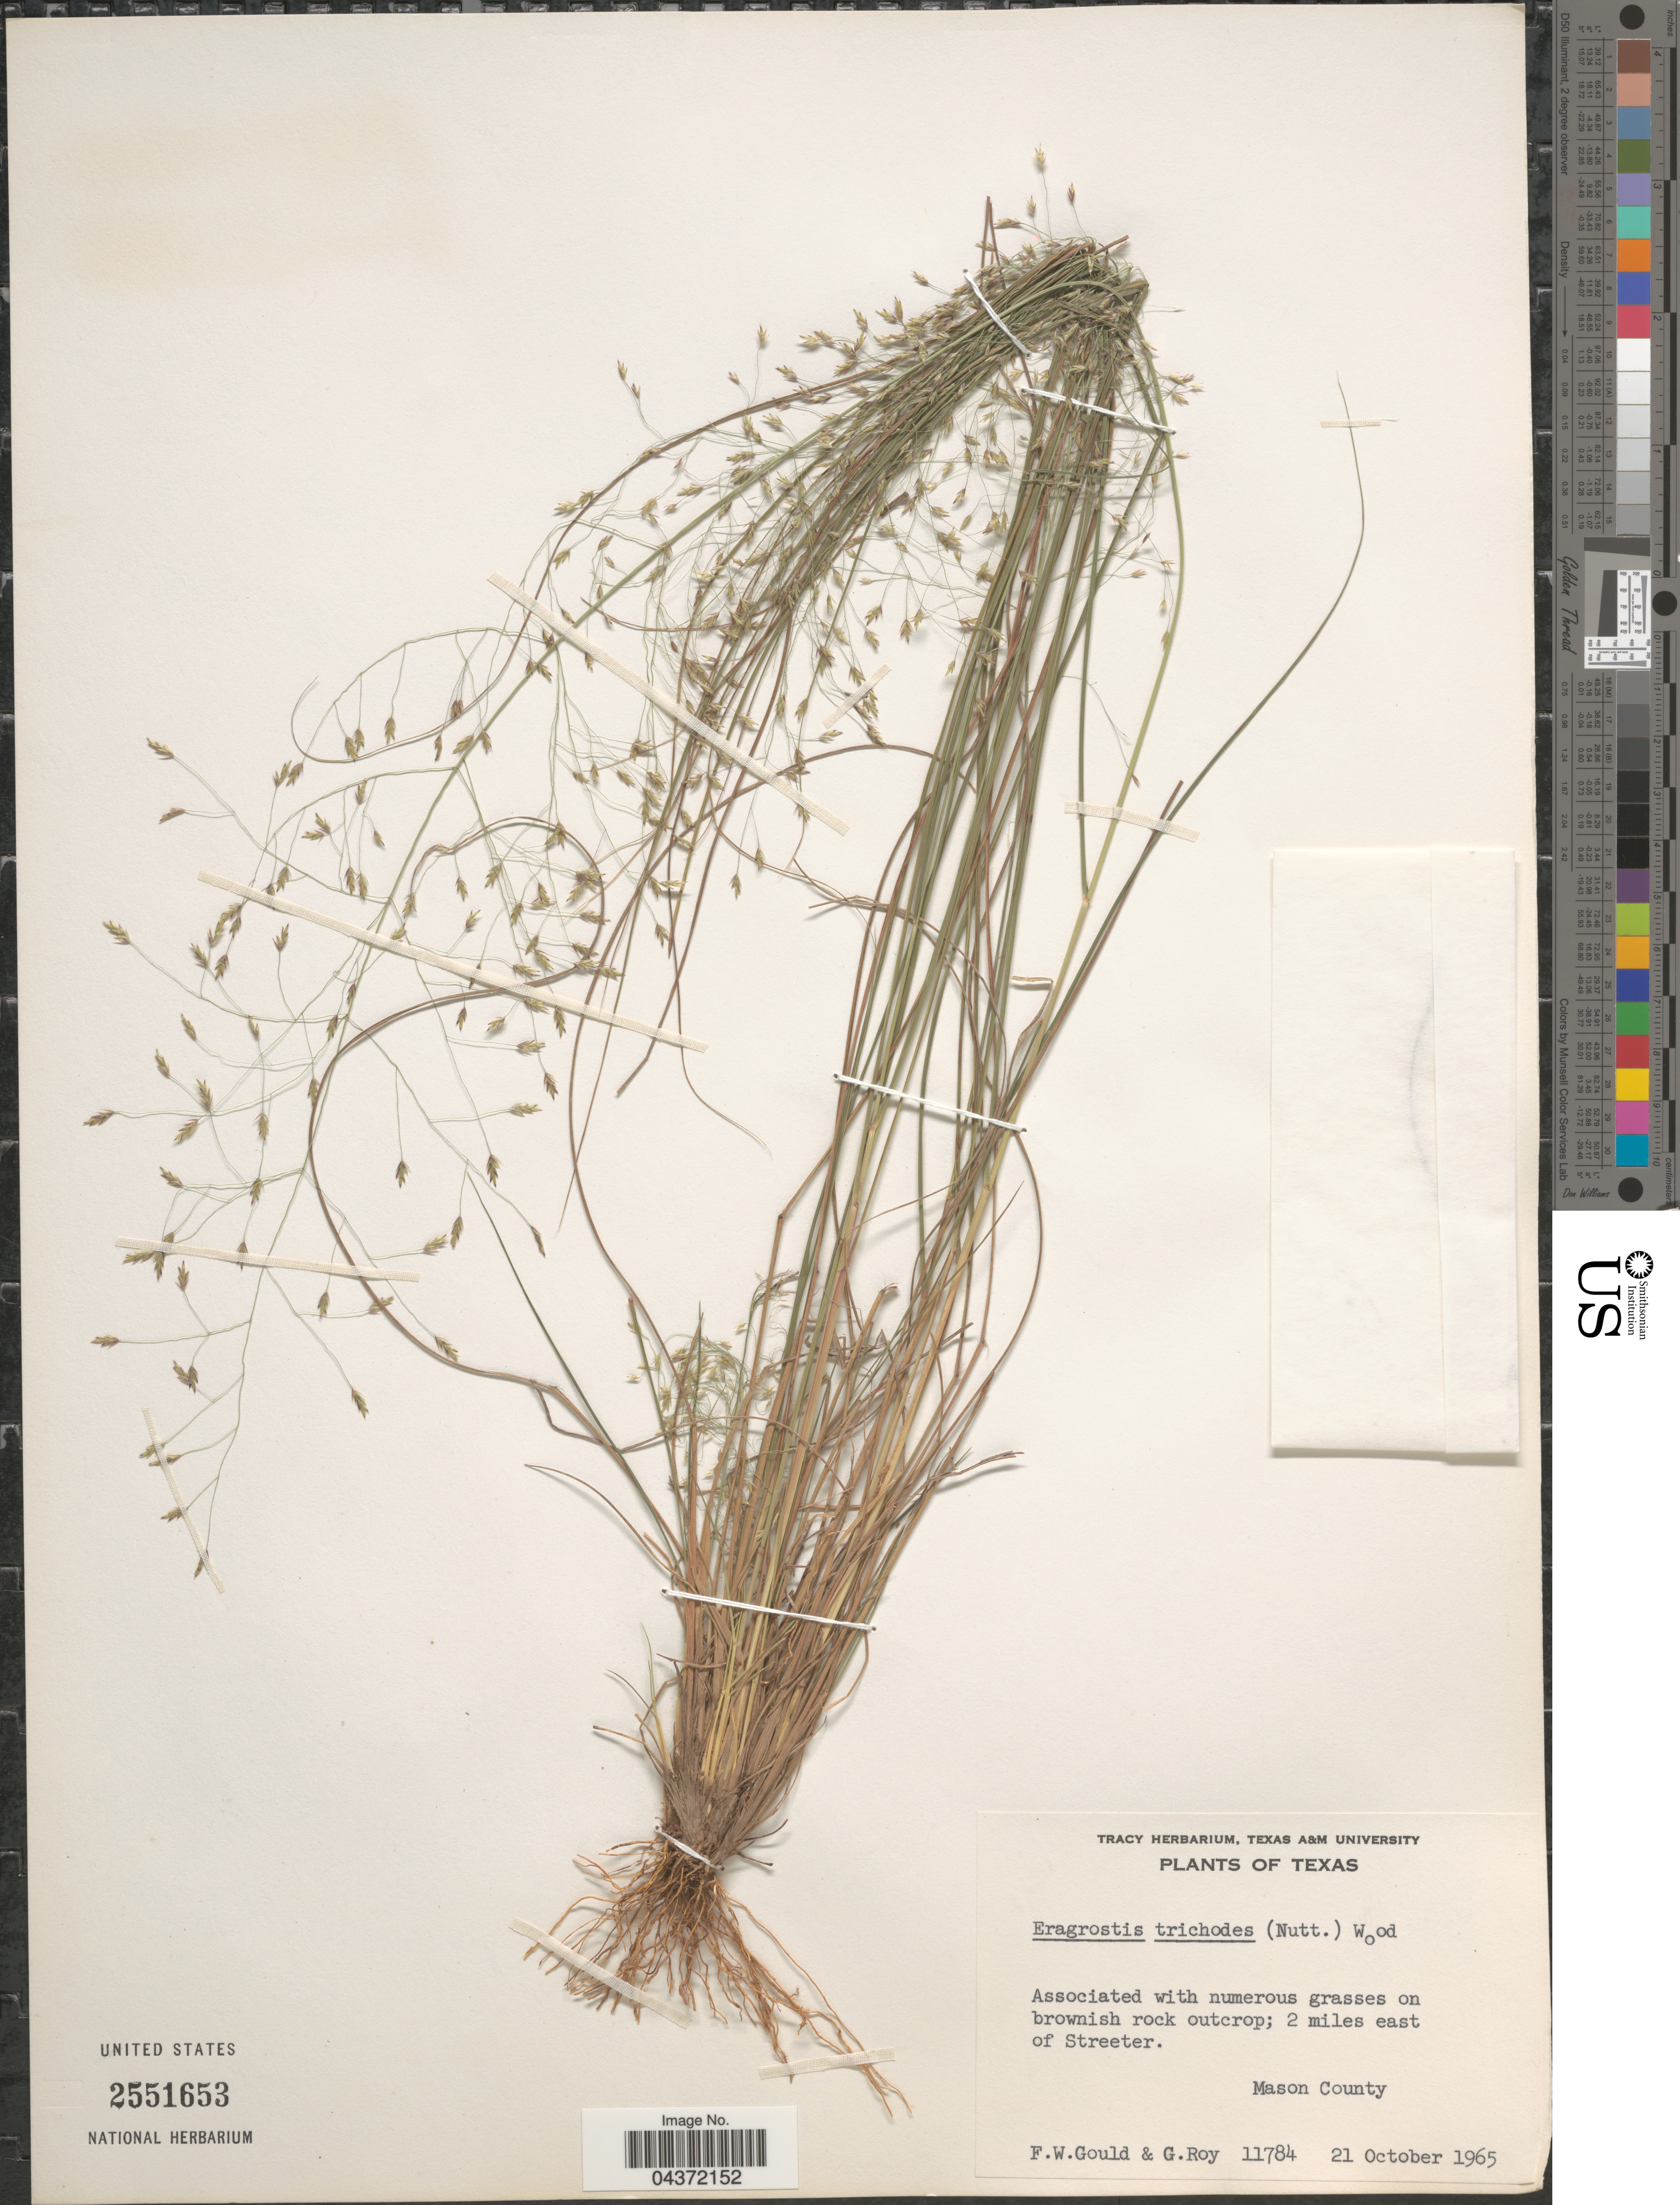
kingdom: Plantae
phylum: Tracheophyta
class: Liliopsida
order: Poales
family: Poaceae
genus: Eragrostis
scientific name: Eragrostis trichodes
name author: (Nutt.) Alph. Wood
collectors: F. W. Gould & G. Roy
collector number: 11784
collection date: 1965-10-21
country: United States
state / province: Texas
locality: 2 miles east of Streeter. Mason County.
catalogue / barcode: US 2551653